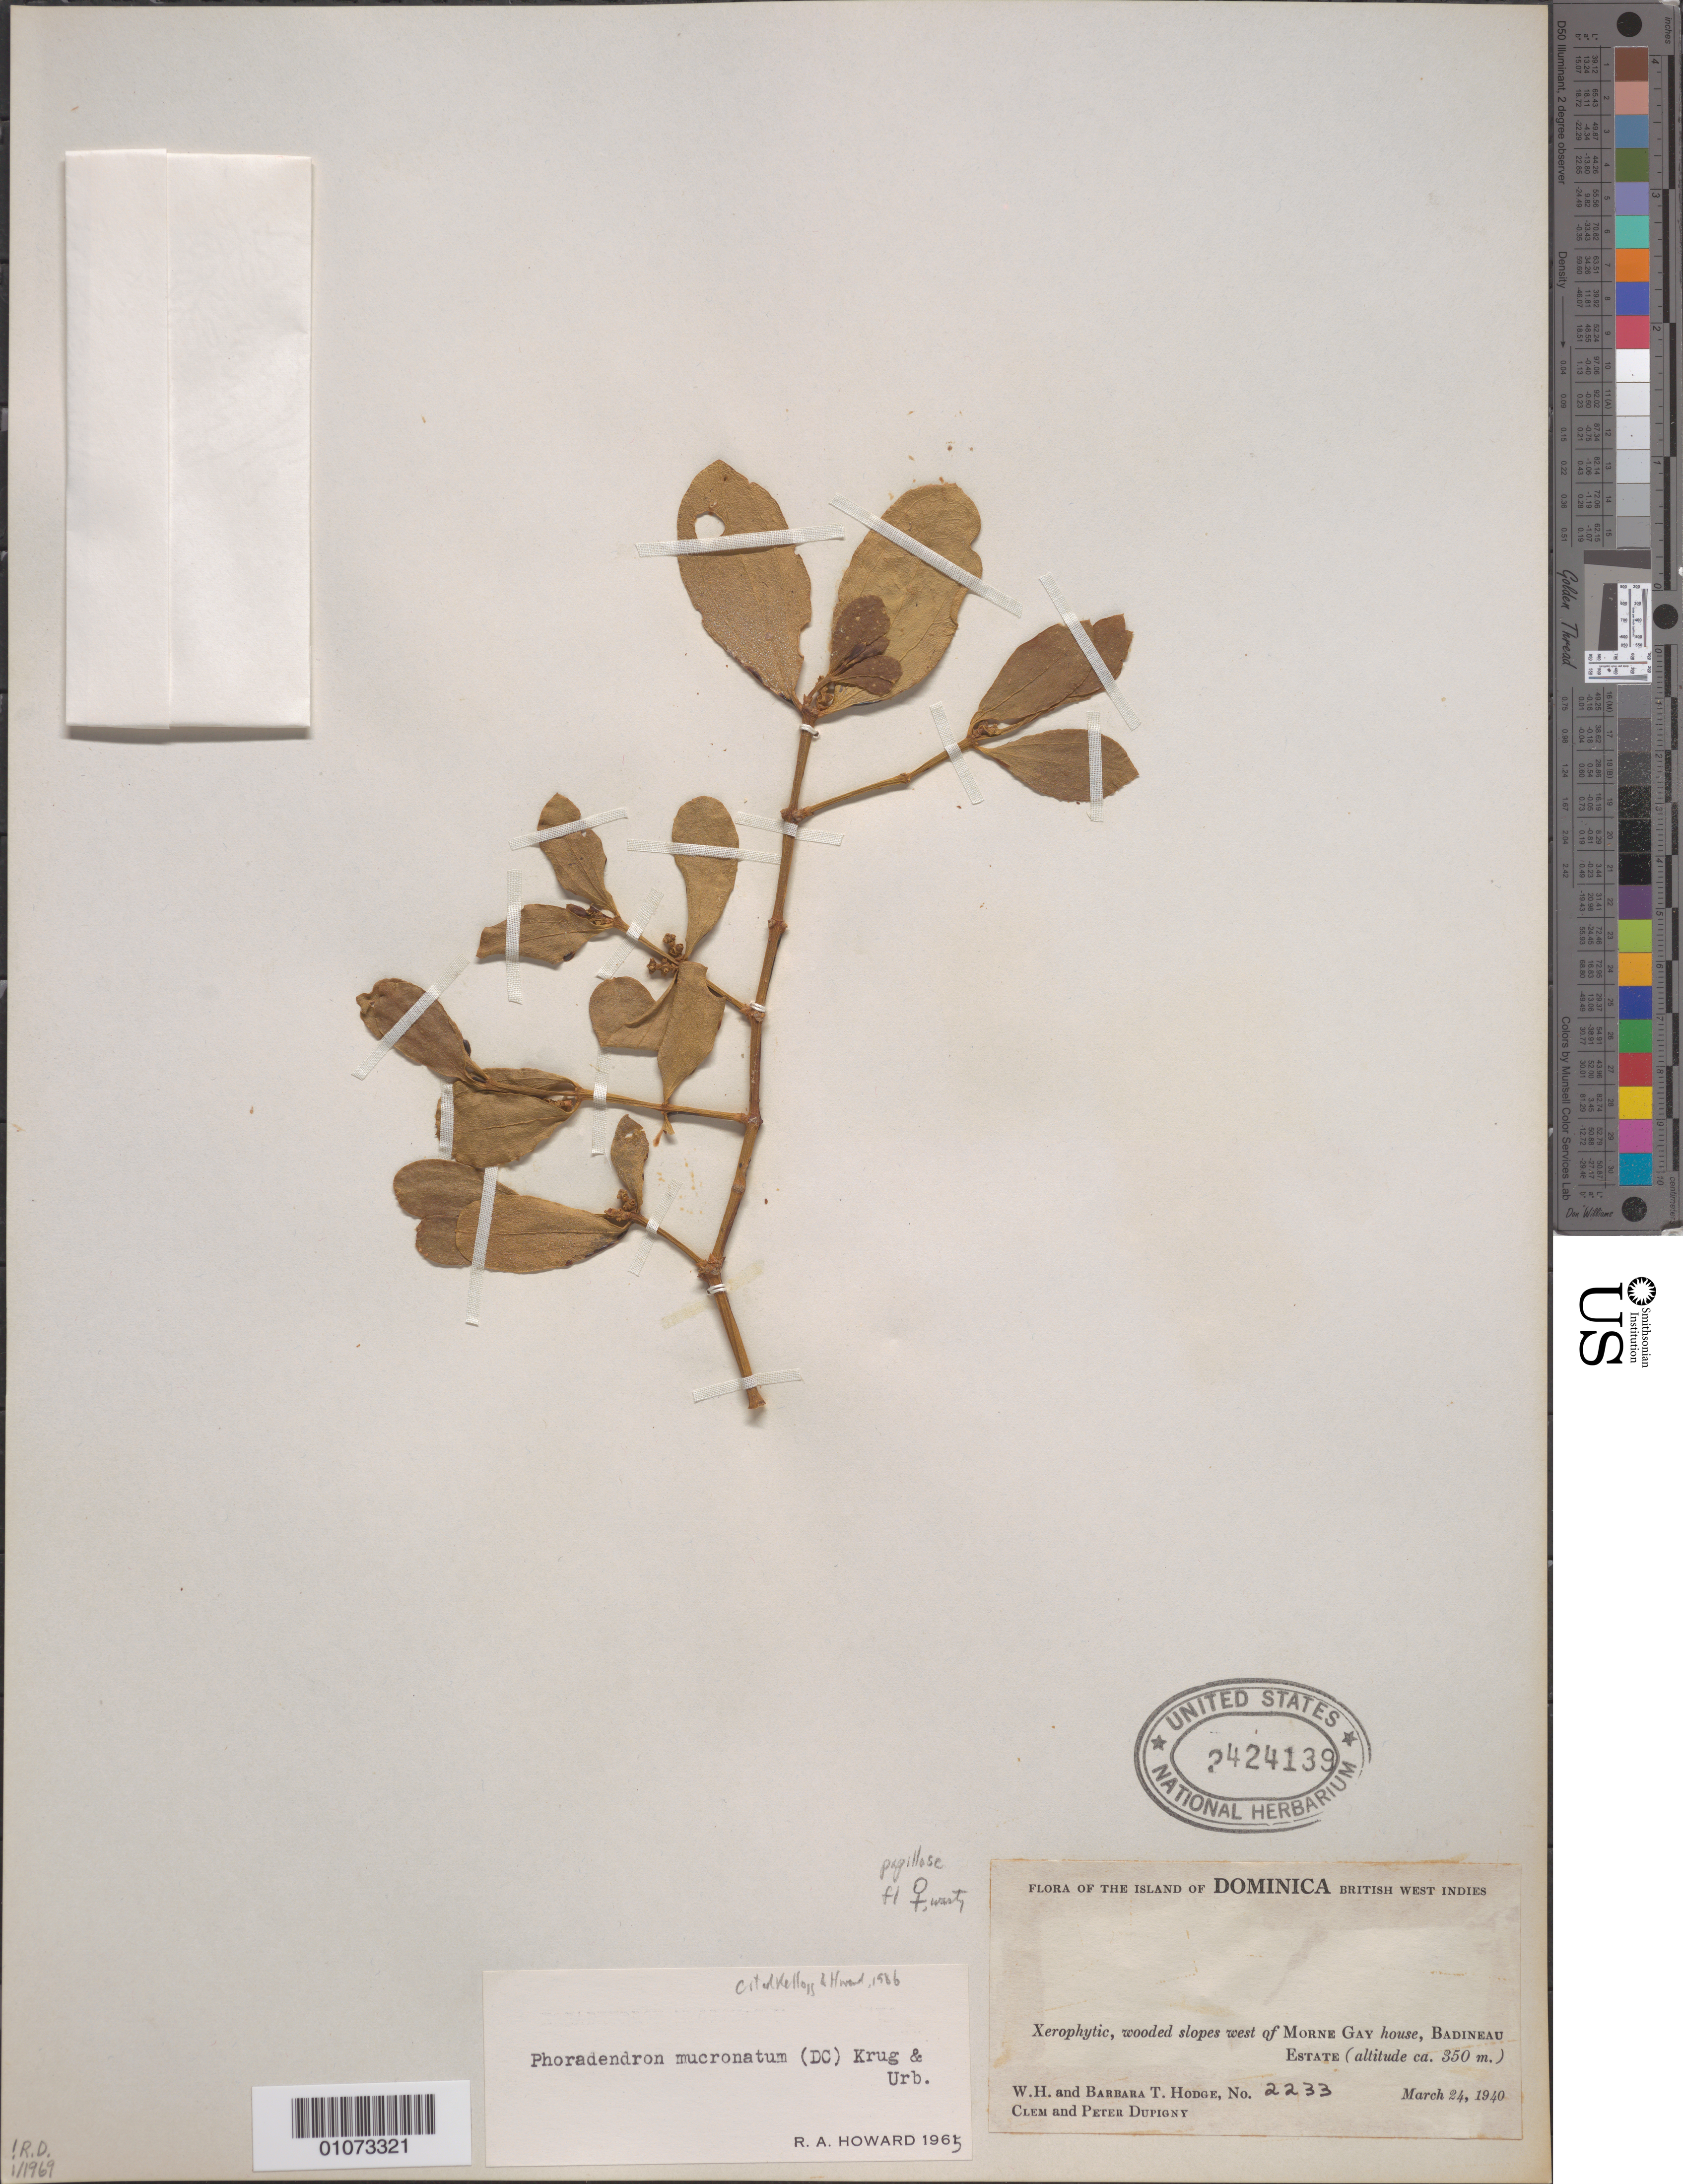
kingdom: Plantae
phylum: Tracheophyta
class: Magnoliopsida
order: Santalales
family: Viscaceae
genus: Phoradendron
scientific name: Phoradendron mucronatum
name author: (DC.) Krug & Urb.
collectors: B. Hodge & W. Hodge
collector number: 2233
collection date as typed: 24 Mar 1940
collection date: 1940-03-24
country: Dominica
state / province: St. George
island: Dominica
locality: Wooded slopes west of Morne Gay house, Badineau Estate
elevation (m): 350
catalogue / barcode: US 2424139